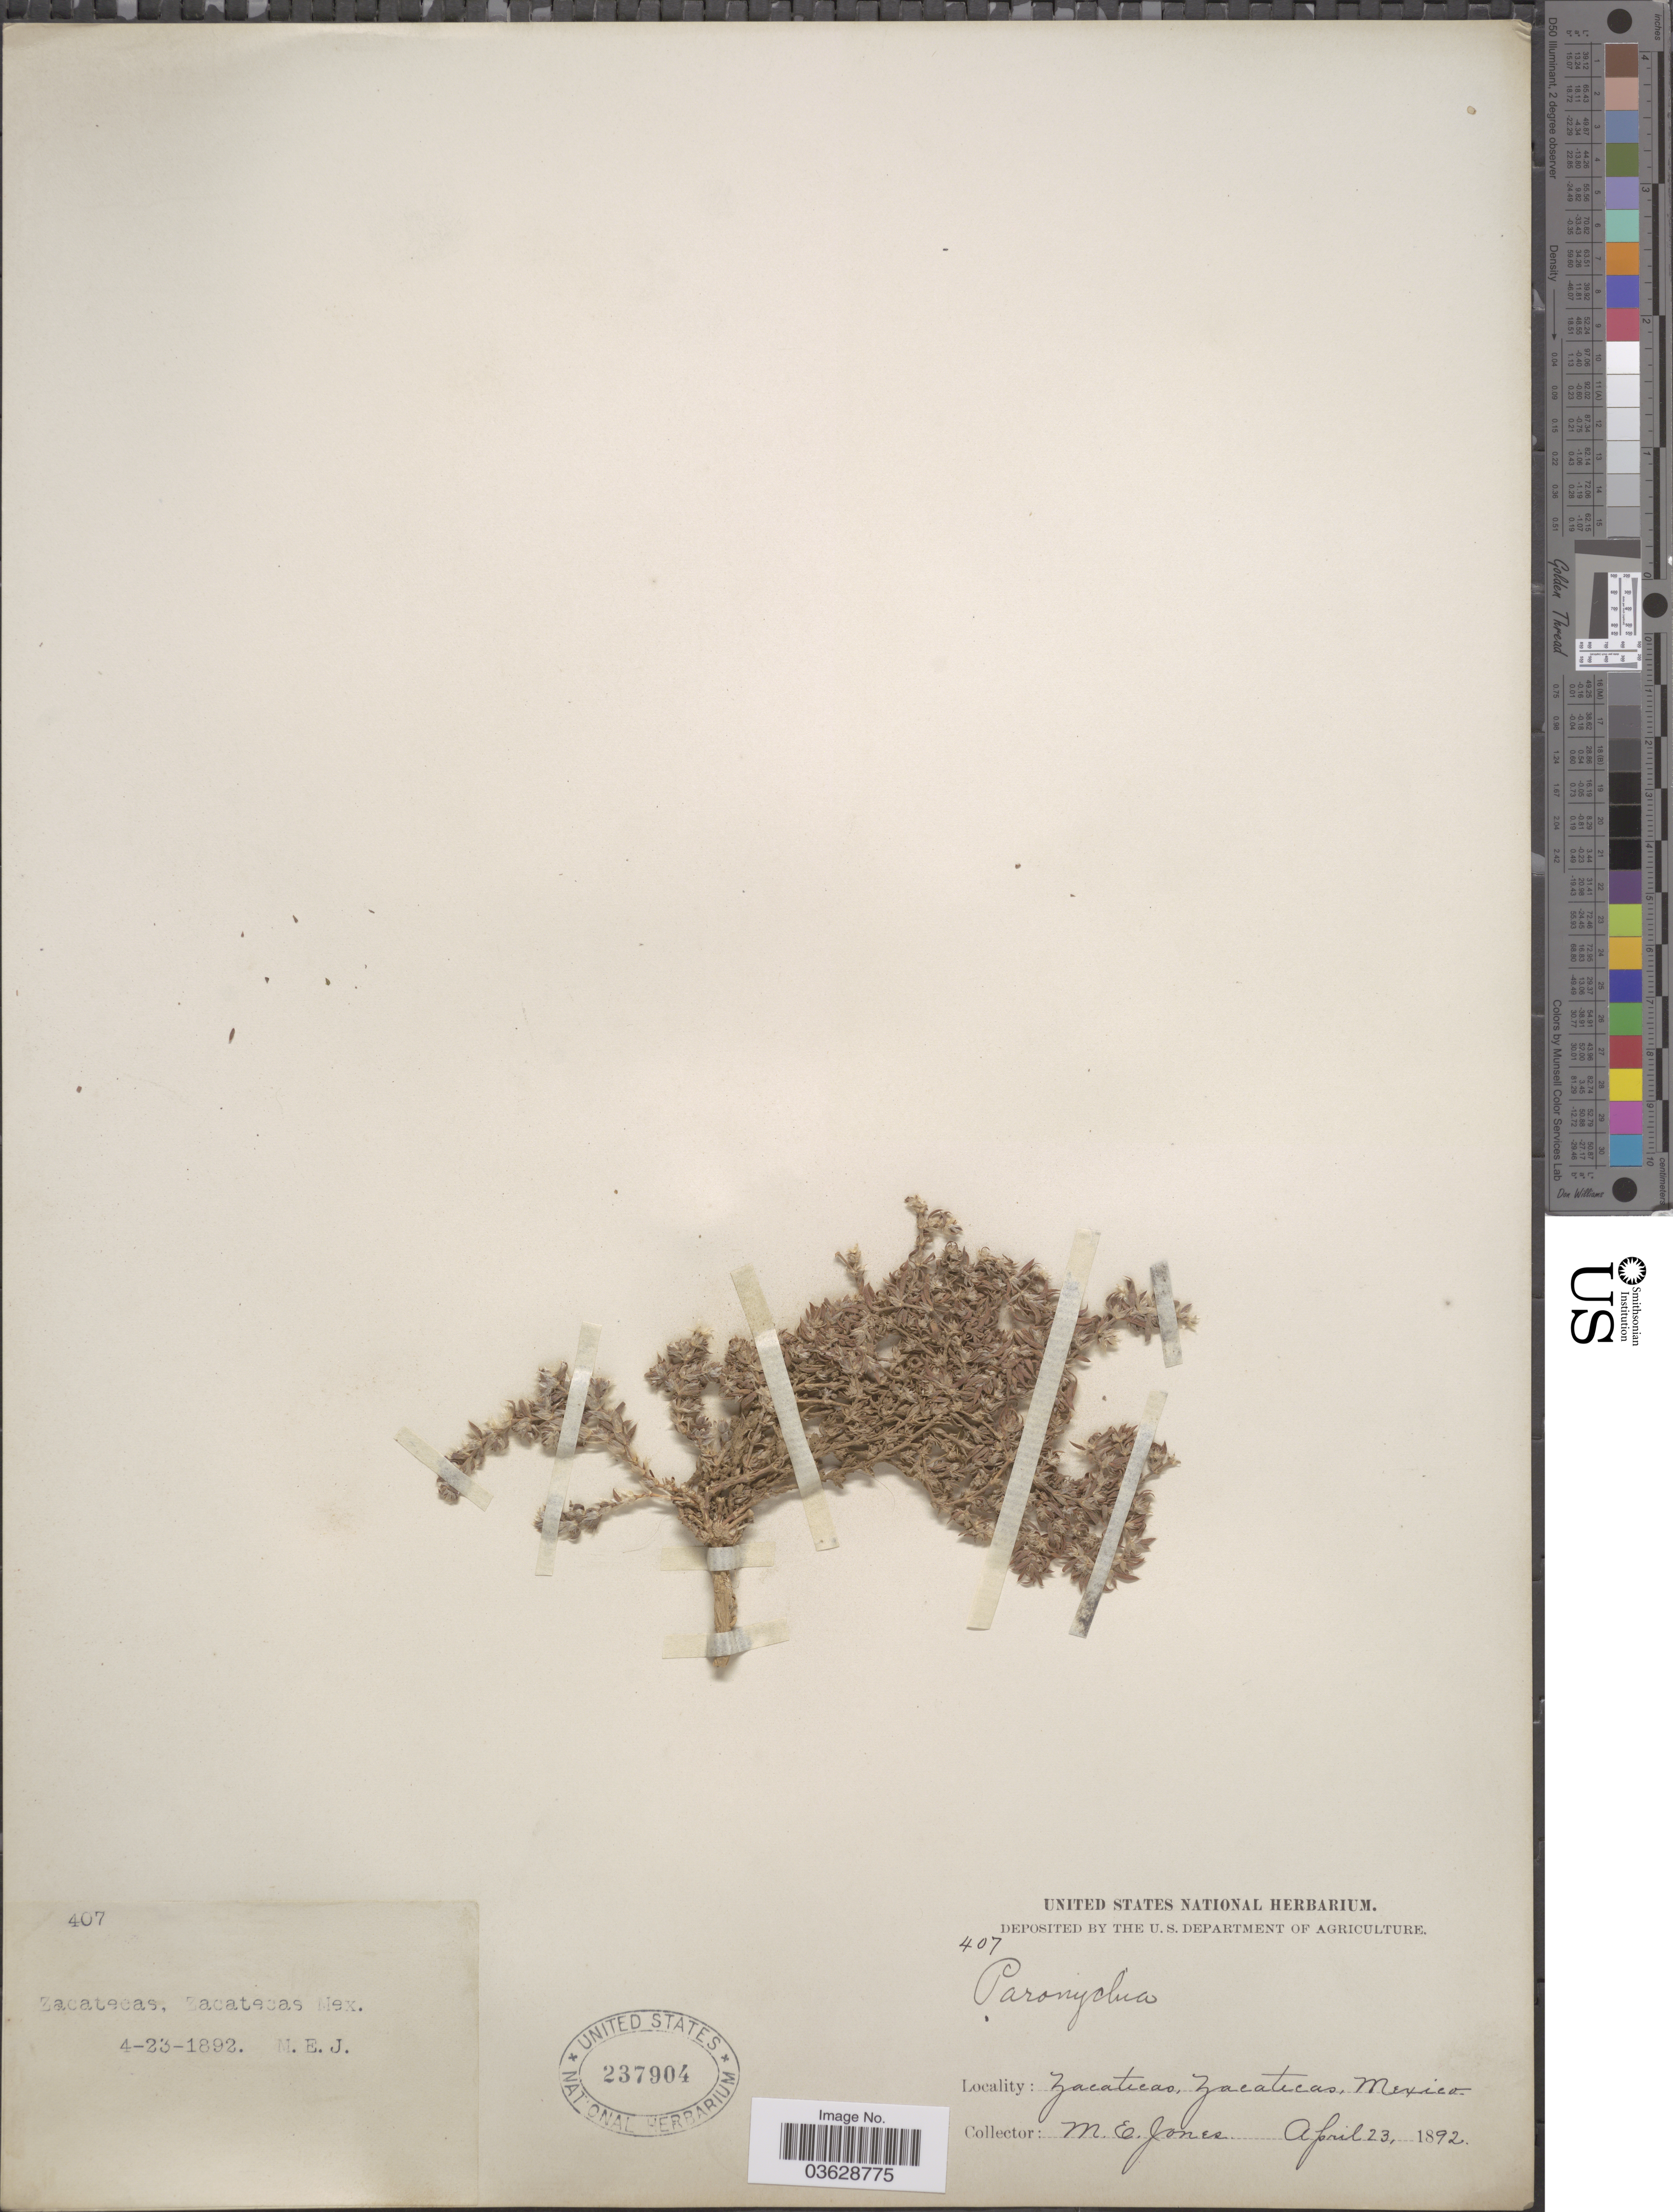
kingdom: Plantae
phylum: Tracheophyta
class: Magnoliopsida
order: Caryophyllales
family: Caryophyllaceae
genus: Paronychia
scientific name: Paronychia mexicana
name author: Hemsl.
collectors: M. E. Jones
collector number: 407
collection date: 1892-04-23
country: Mexico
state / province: Zacatecas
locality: Zacatecas.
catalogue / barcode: US 237904